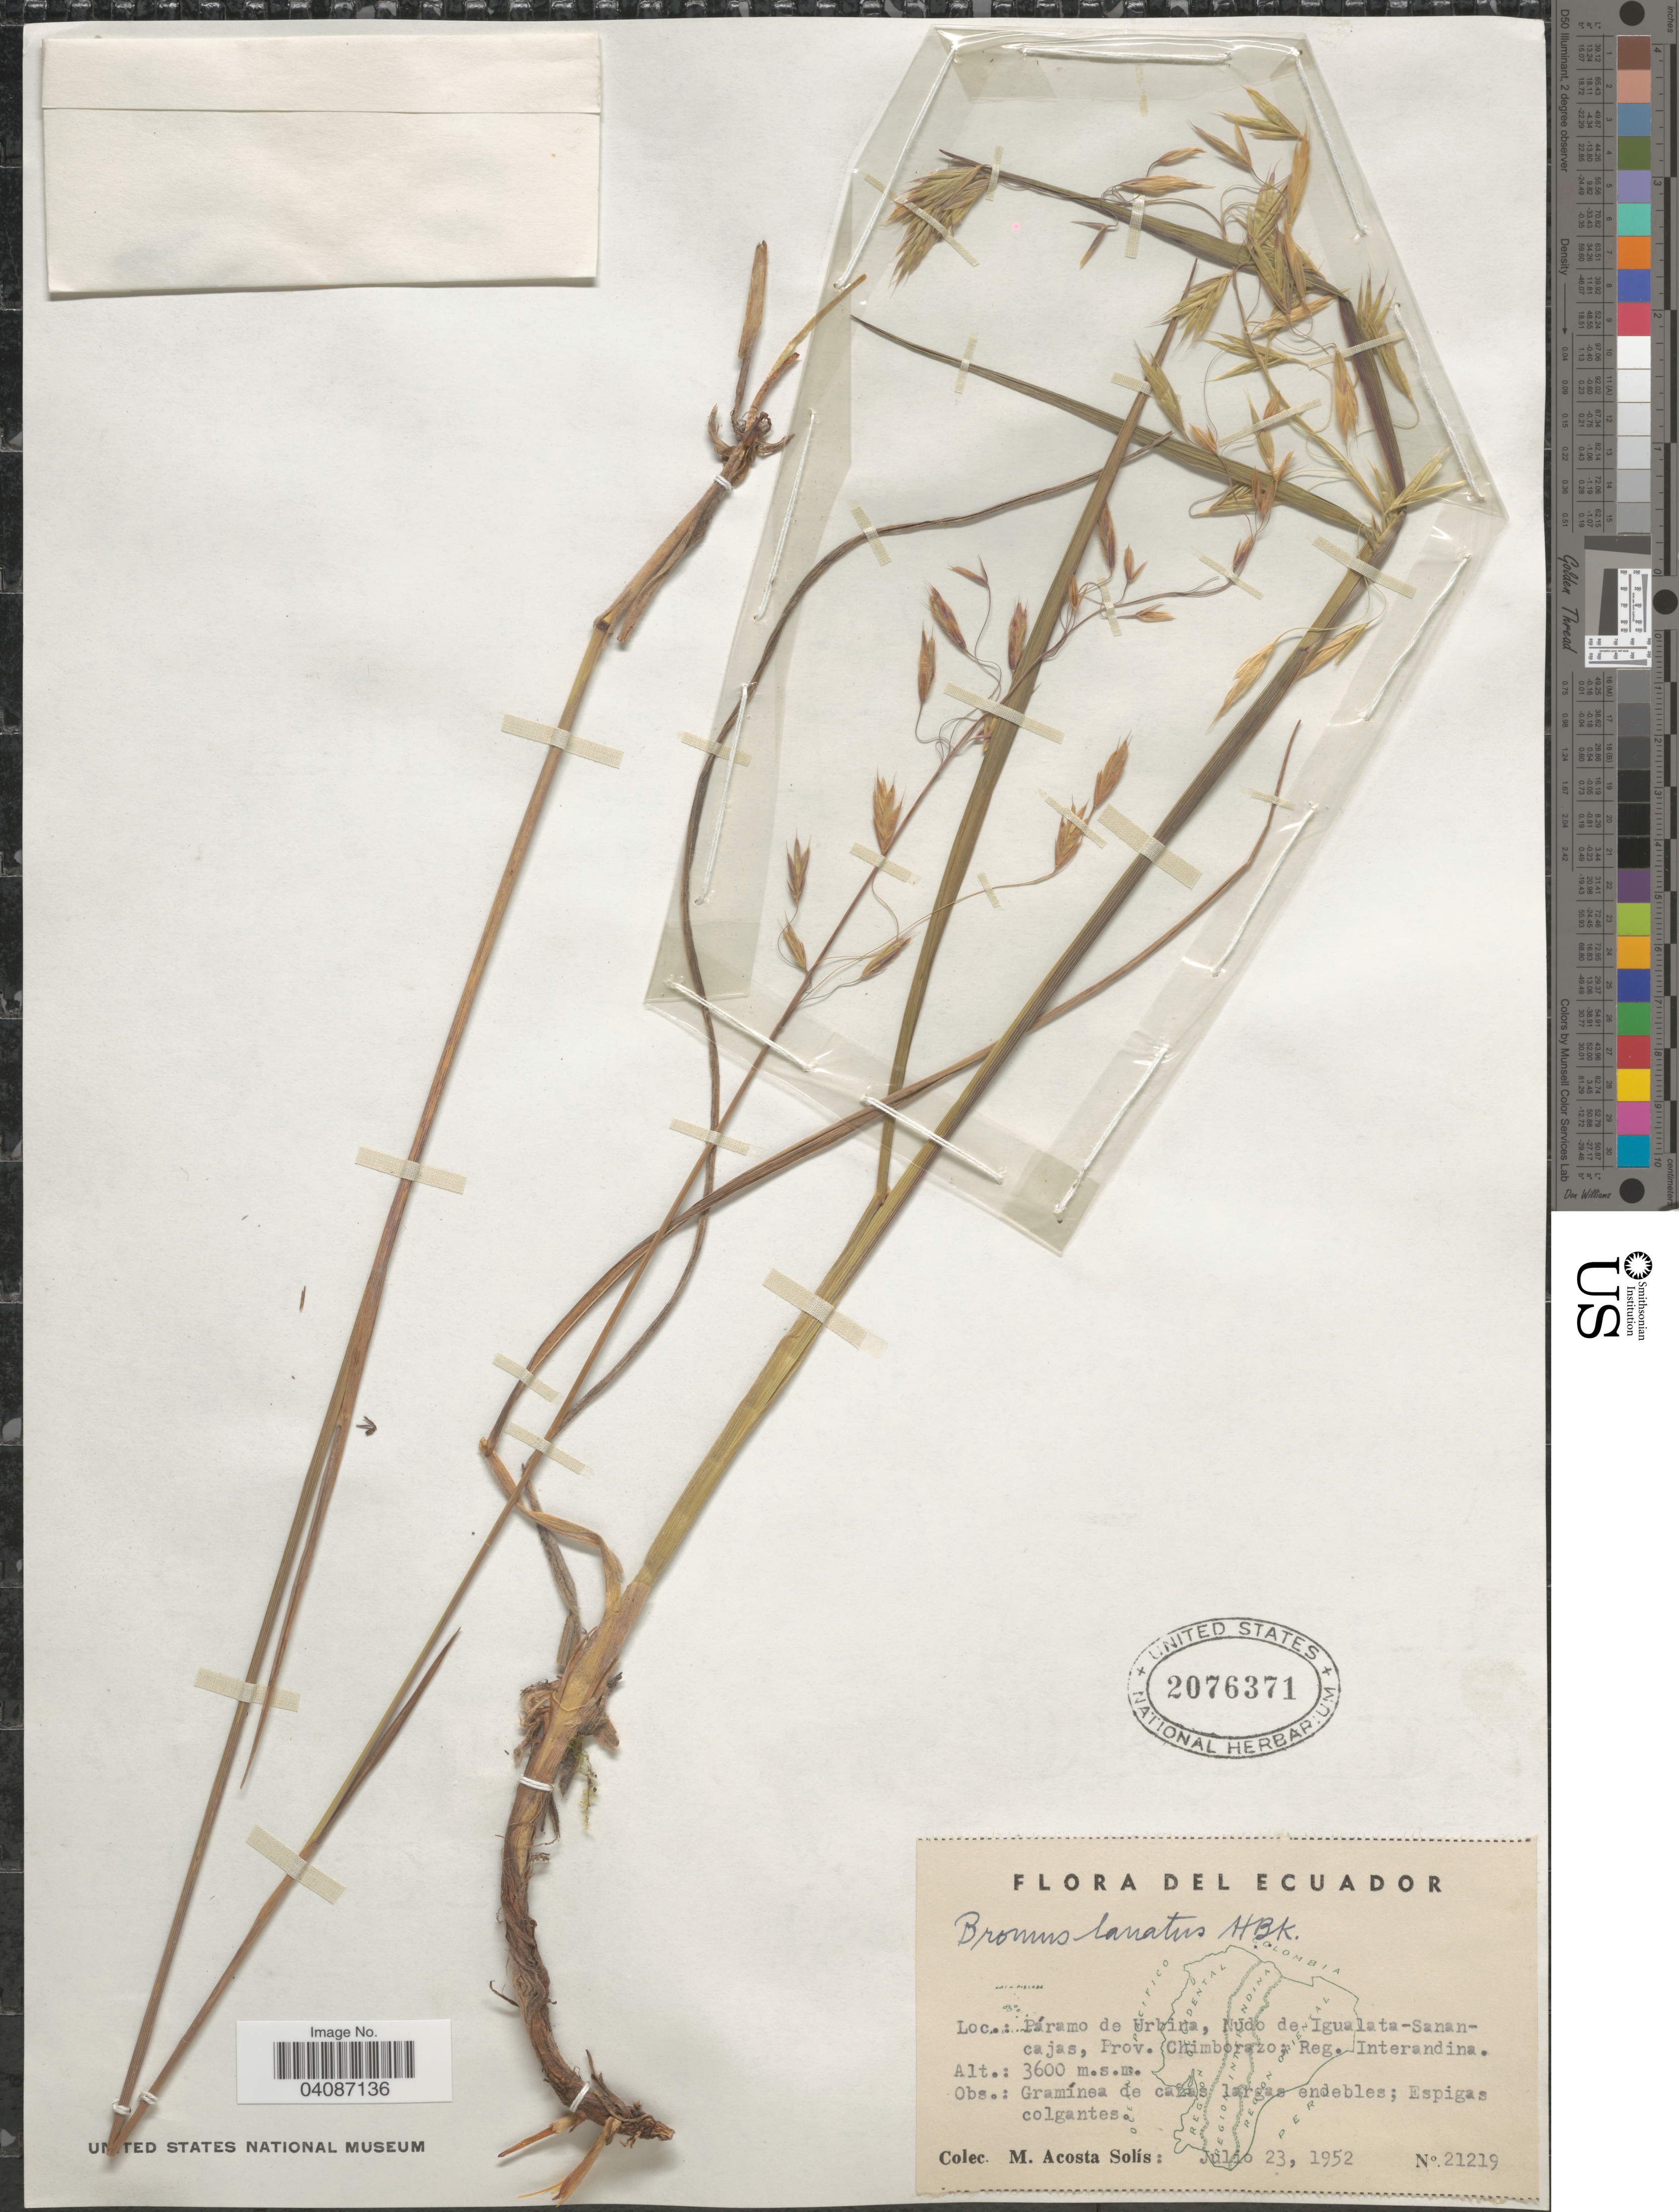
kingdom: Plantae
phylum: Tracheophyta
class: Liliopsida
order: Poales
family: Poaceae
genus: Bromus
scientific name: Bromus lanatus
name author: Kunth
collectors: M. Acosta Solis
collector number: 21219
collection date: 1952-07-23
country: Ecuador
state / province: Chimborazo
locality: Páramo de Urbina, Nudo de Igualata-Sanancajas, Reg. Interandina.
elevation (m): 3600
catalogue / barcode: US 2076371